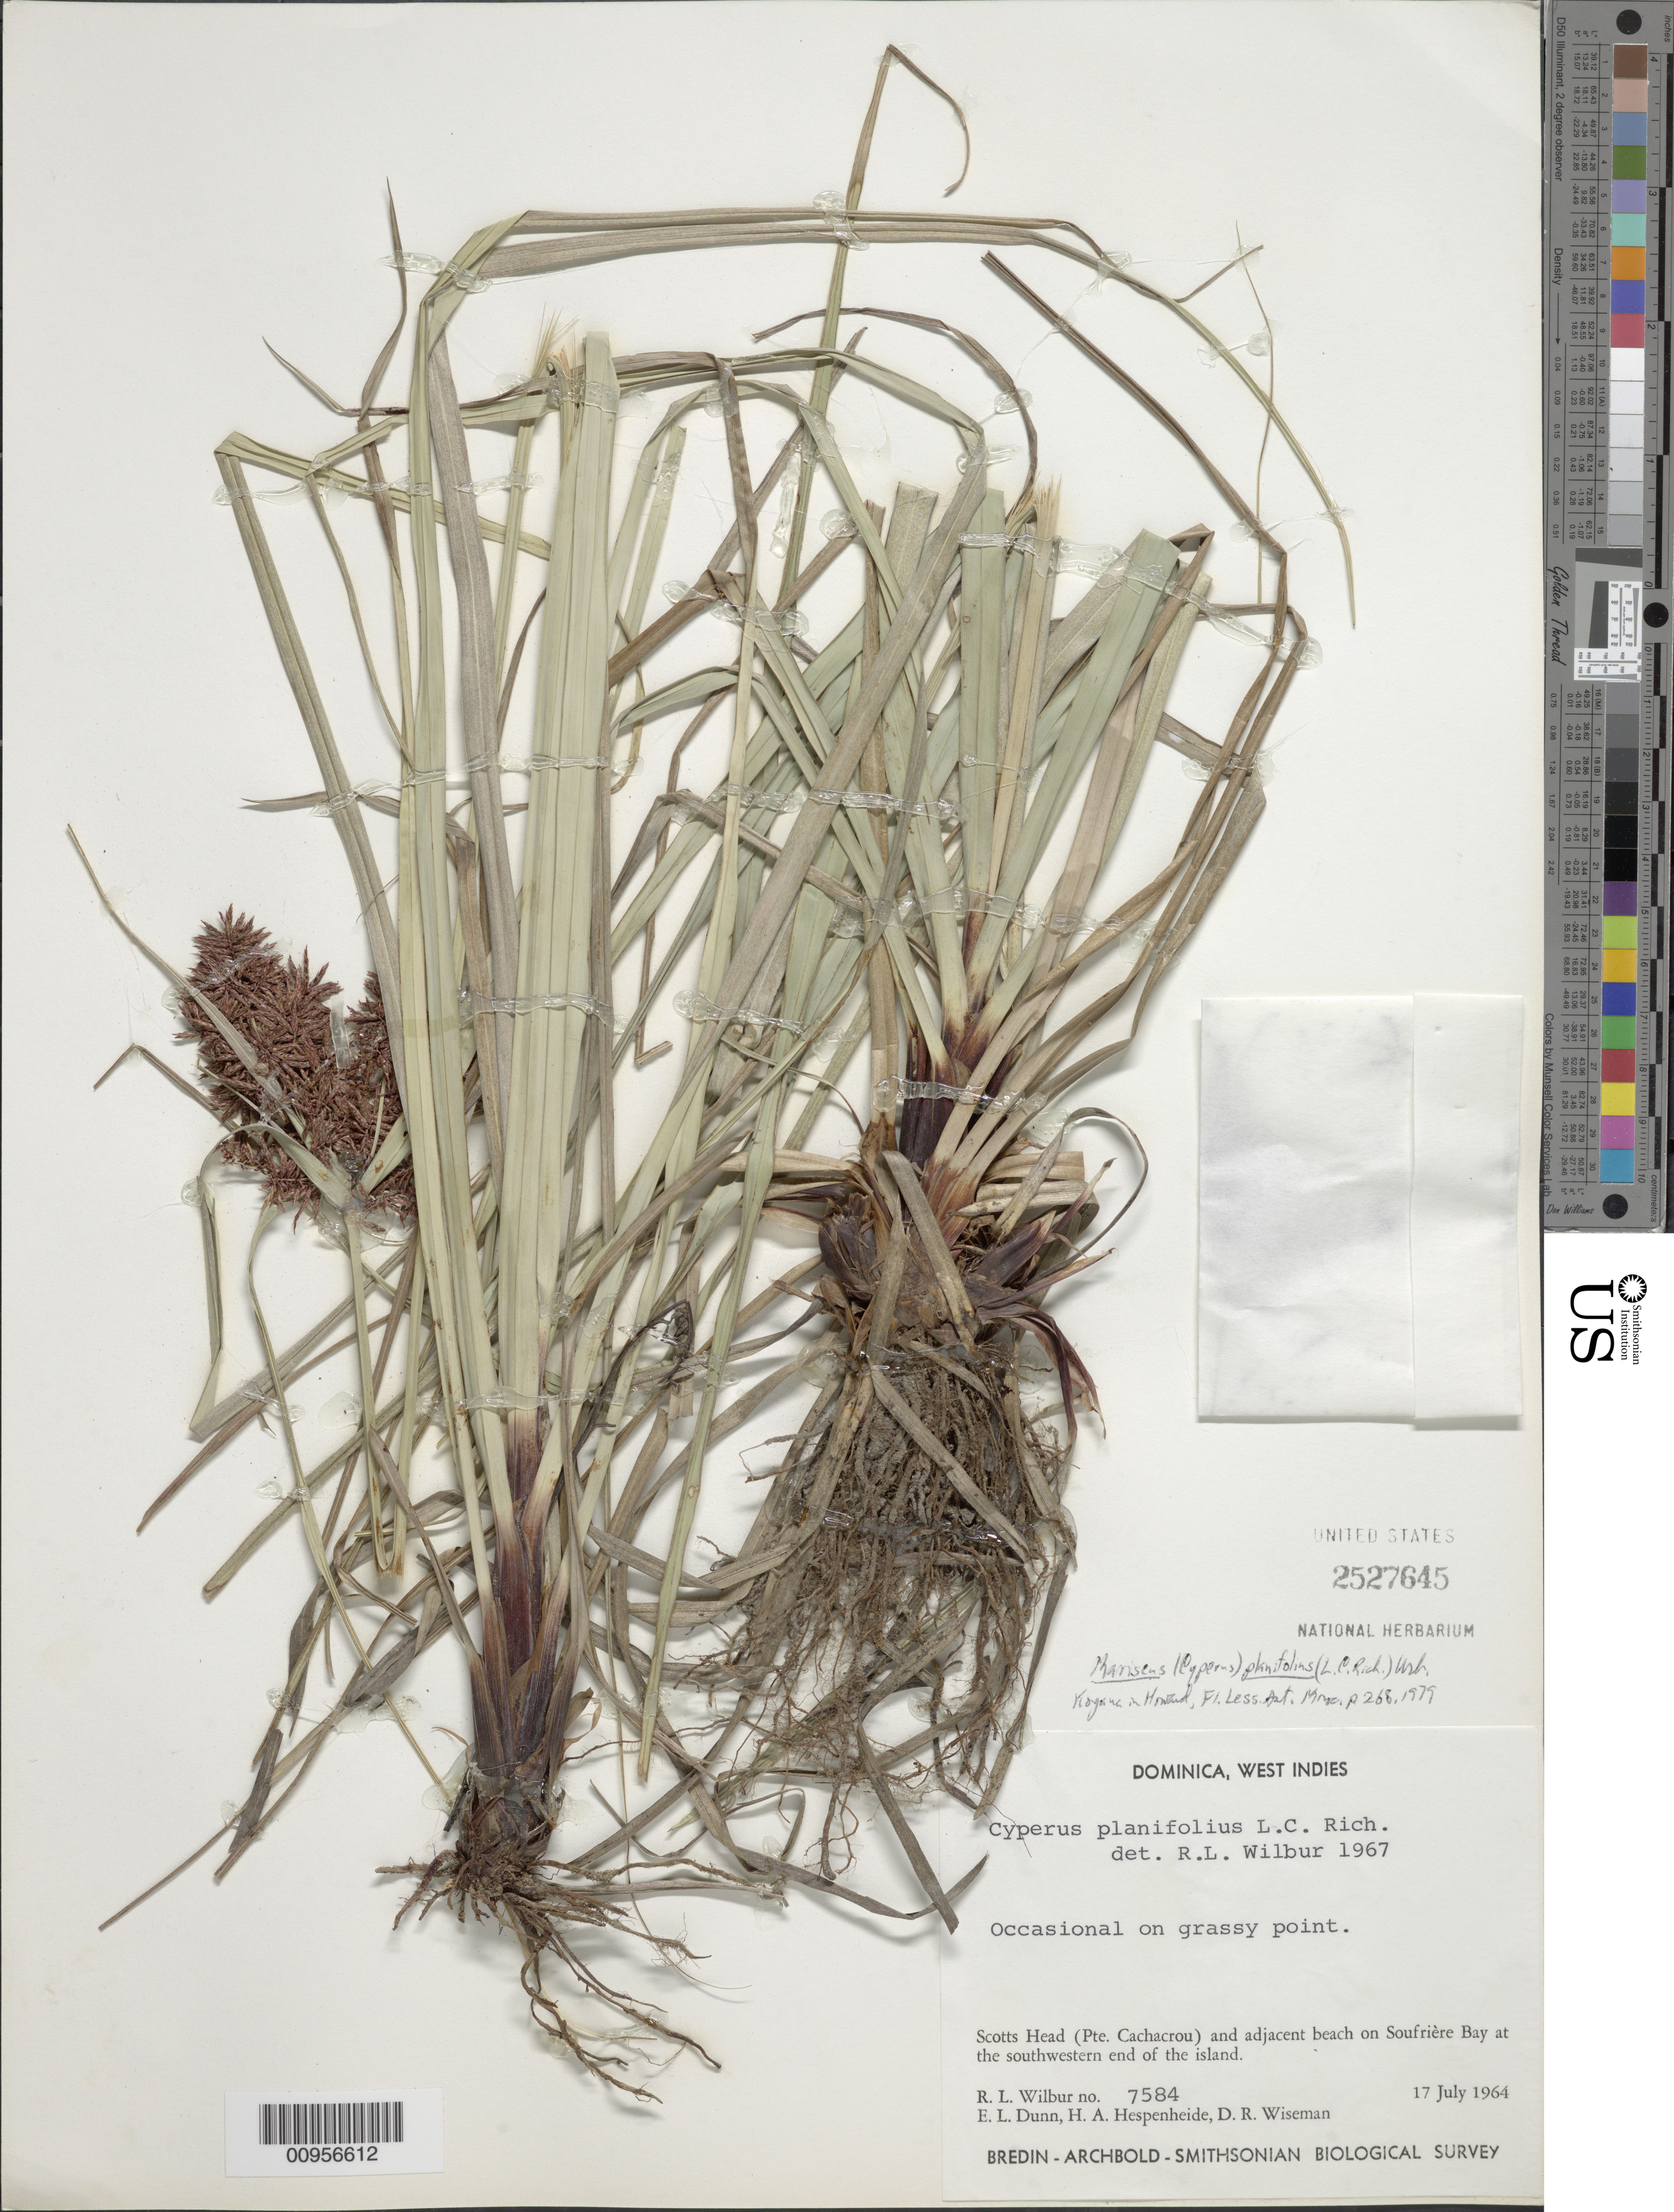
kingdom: Plantae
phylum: Tracheophyta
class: Liliopsida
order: Poales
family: Cyperaceae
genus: Cyperus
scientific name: Cyperus planifolius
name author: Rich.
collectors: R. L. Wilbur, E. Dunn, H. A. Hespenheide & D. R. Wiseman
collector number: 7584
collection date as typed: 17 Jul 1964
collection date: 1964-07-17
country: Dominica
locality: Scotts Head (Pte. Cachacrou) and adjancent beach on Soufrière Bay at the southwestern end of the island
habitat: On grassy point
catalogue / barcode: US 2527645